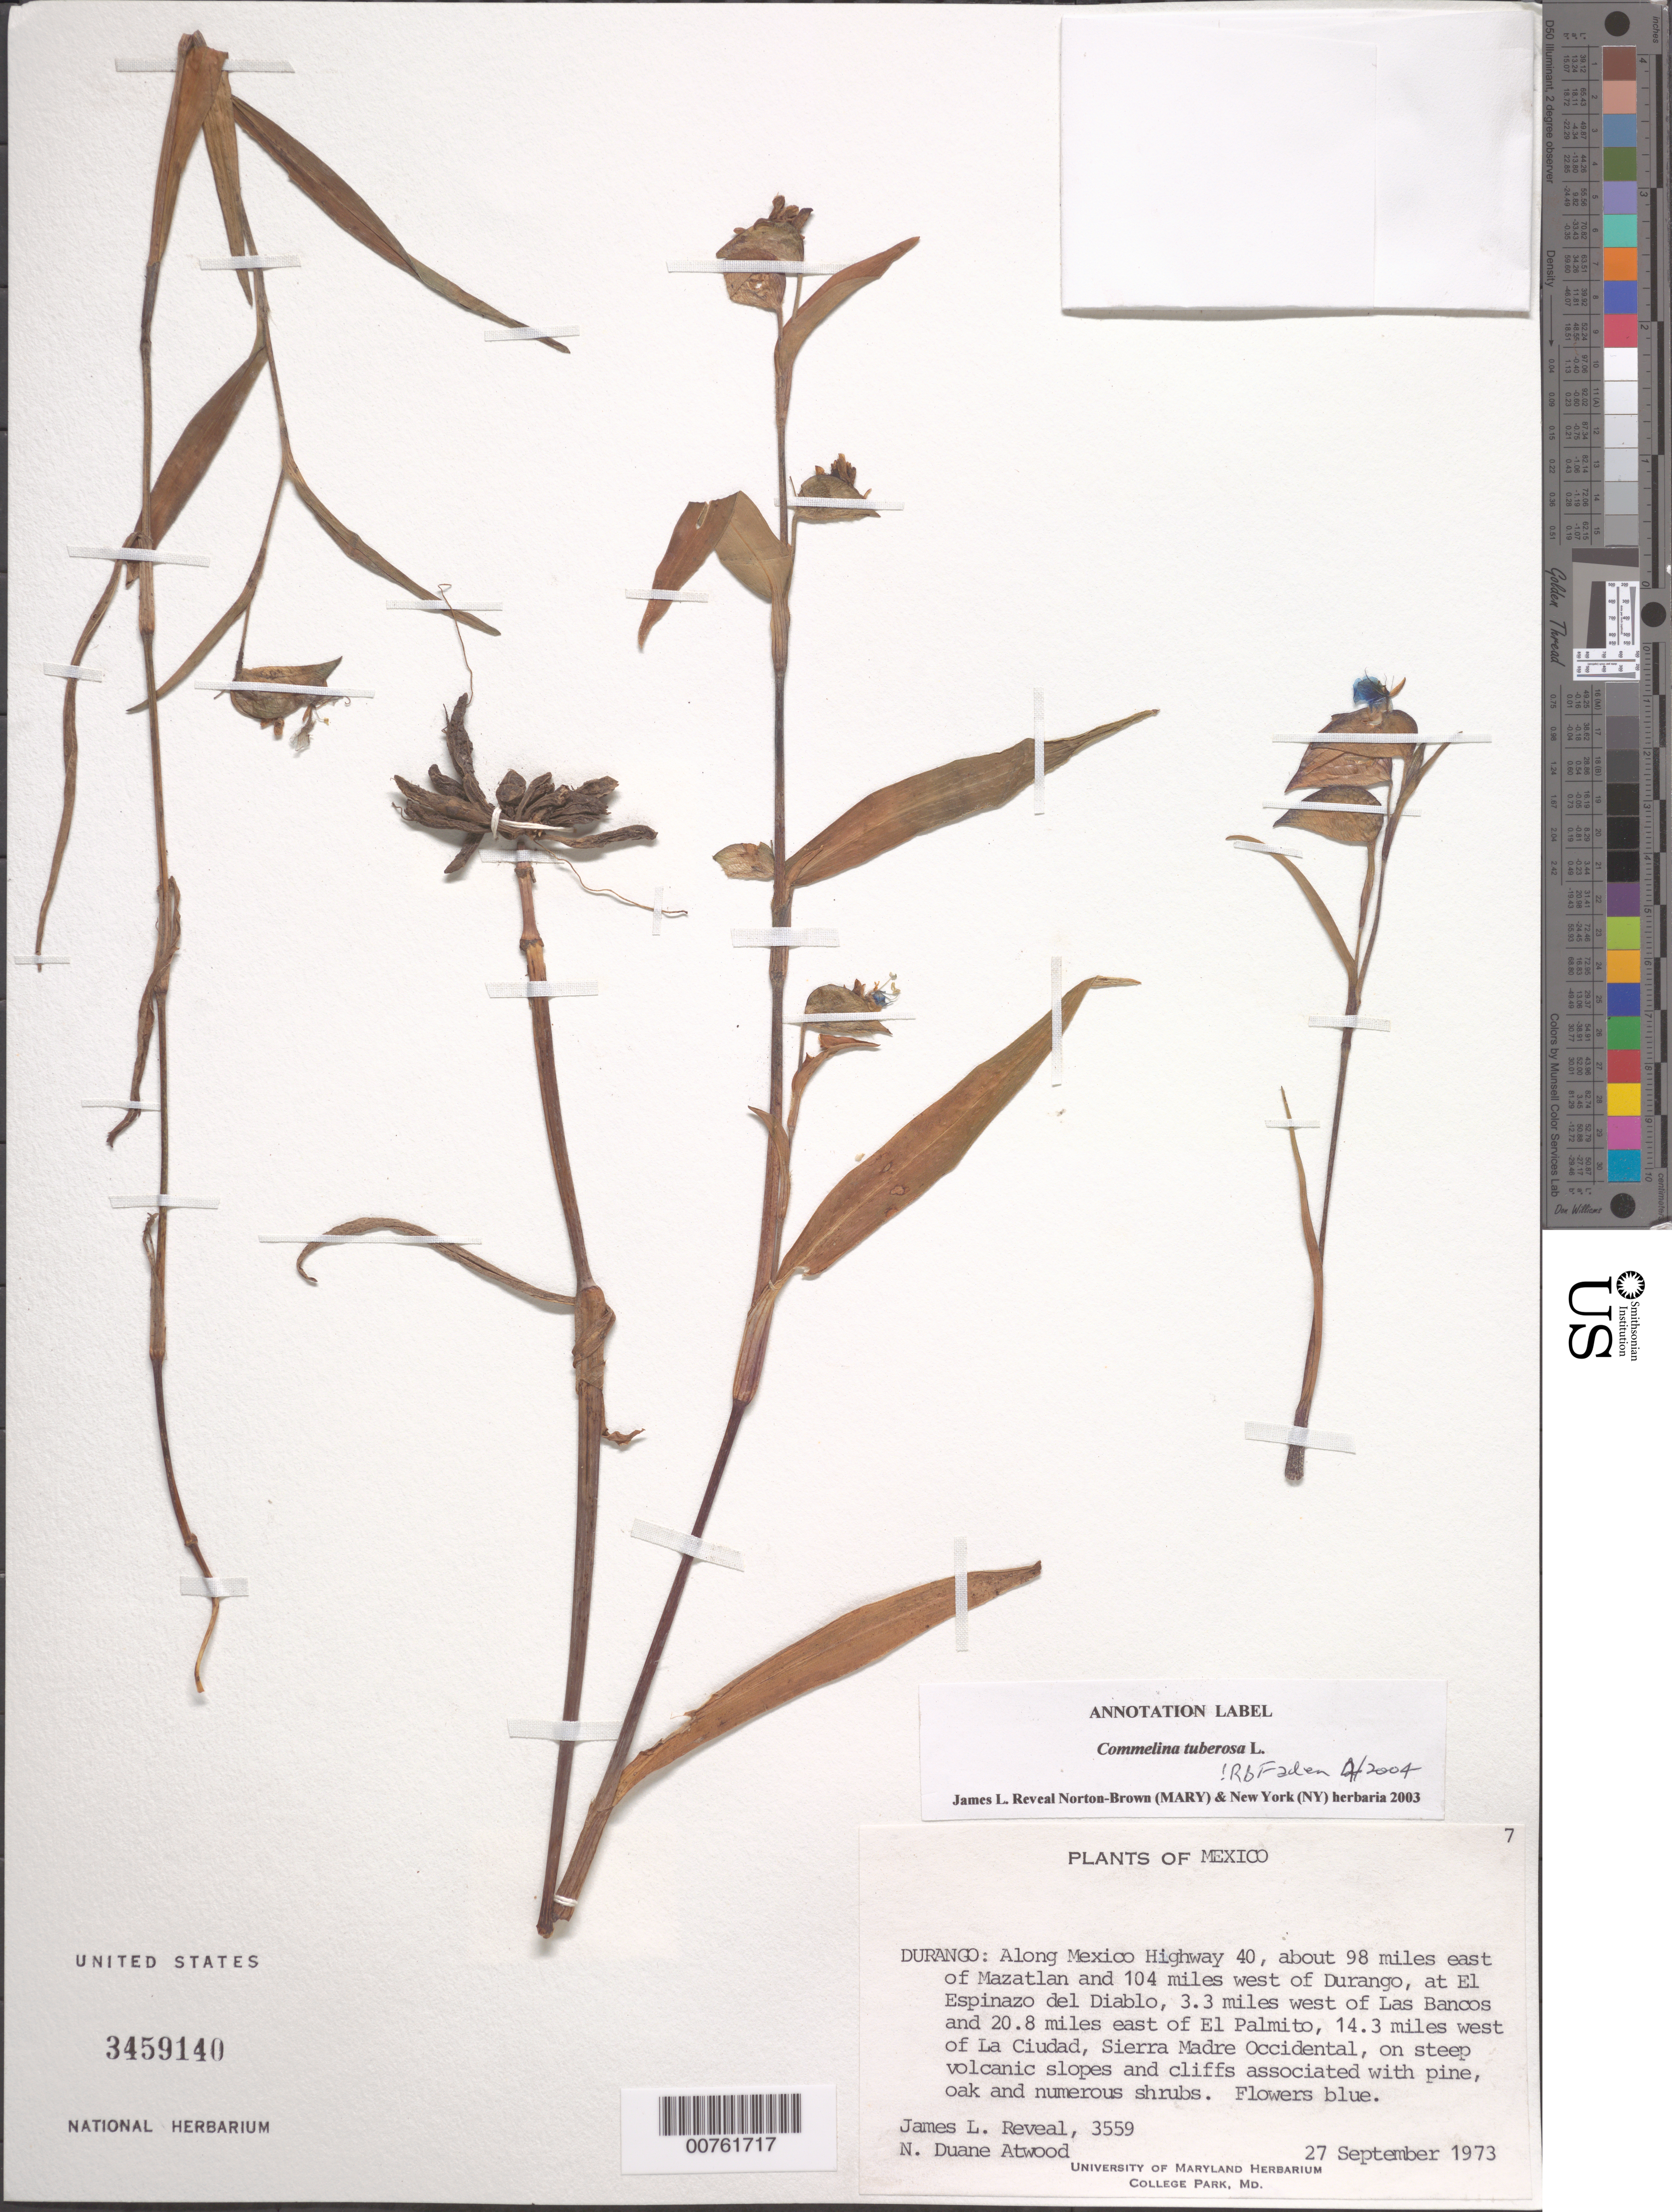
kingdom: Plantae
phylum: Tracheophyta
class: Liliopsida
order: Commelinales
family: Commelinaceae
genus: Commelina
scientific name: Commelina tuberosa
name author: L.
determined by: Faden, Robert B., (US), Smithsonian Institution - National Museum of Natural History (UNITED STATES)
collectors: J. L. Reveal & N. Atwood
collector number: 3559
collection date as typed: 27 Sep 1973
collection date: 1973-09-27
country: Mexico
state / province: Durango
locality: Along Mexico Highway 40, about 98 miles E of Mazatlan and 104 miles W of Durango at El Espinao del Diablo, 3.3 miles W of Las Bancos and 20.8 miles E of El Palmito, 14.3 miles W of La Ciudad, Sierra Madre Occidental, on steep, volcanic slopes and cliffs associated with pine, oak and numerous shrubs.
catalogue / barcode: US 3459140